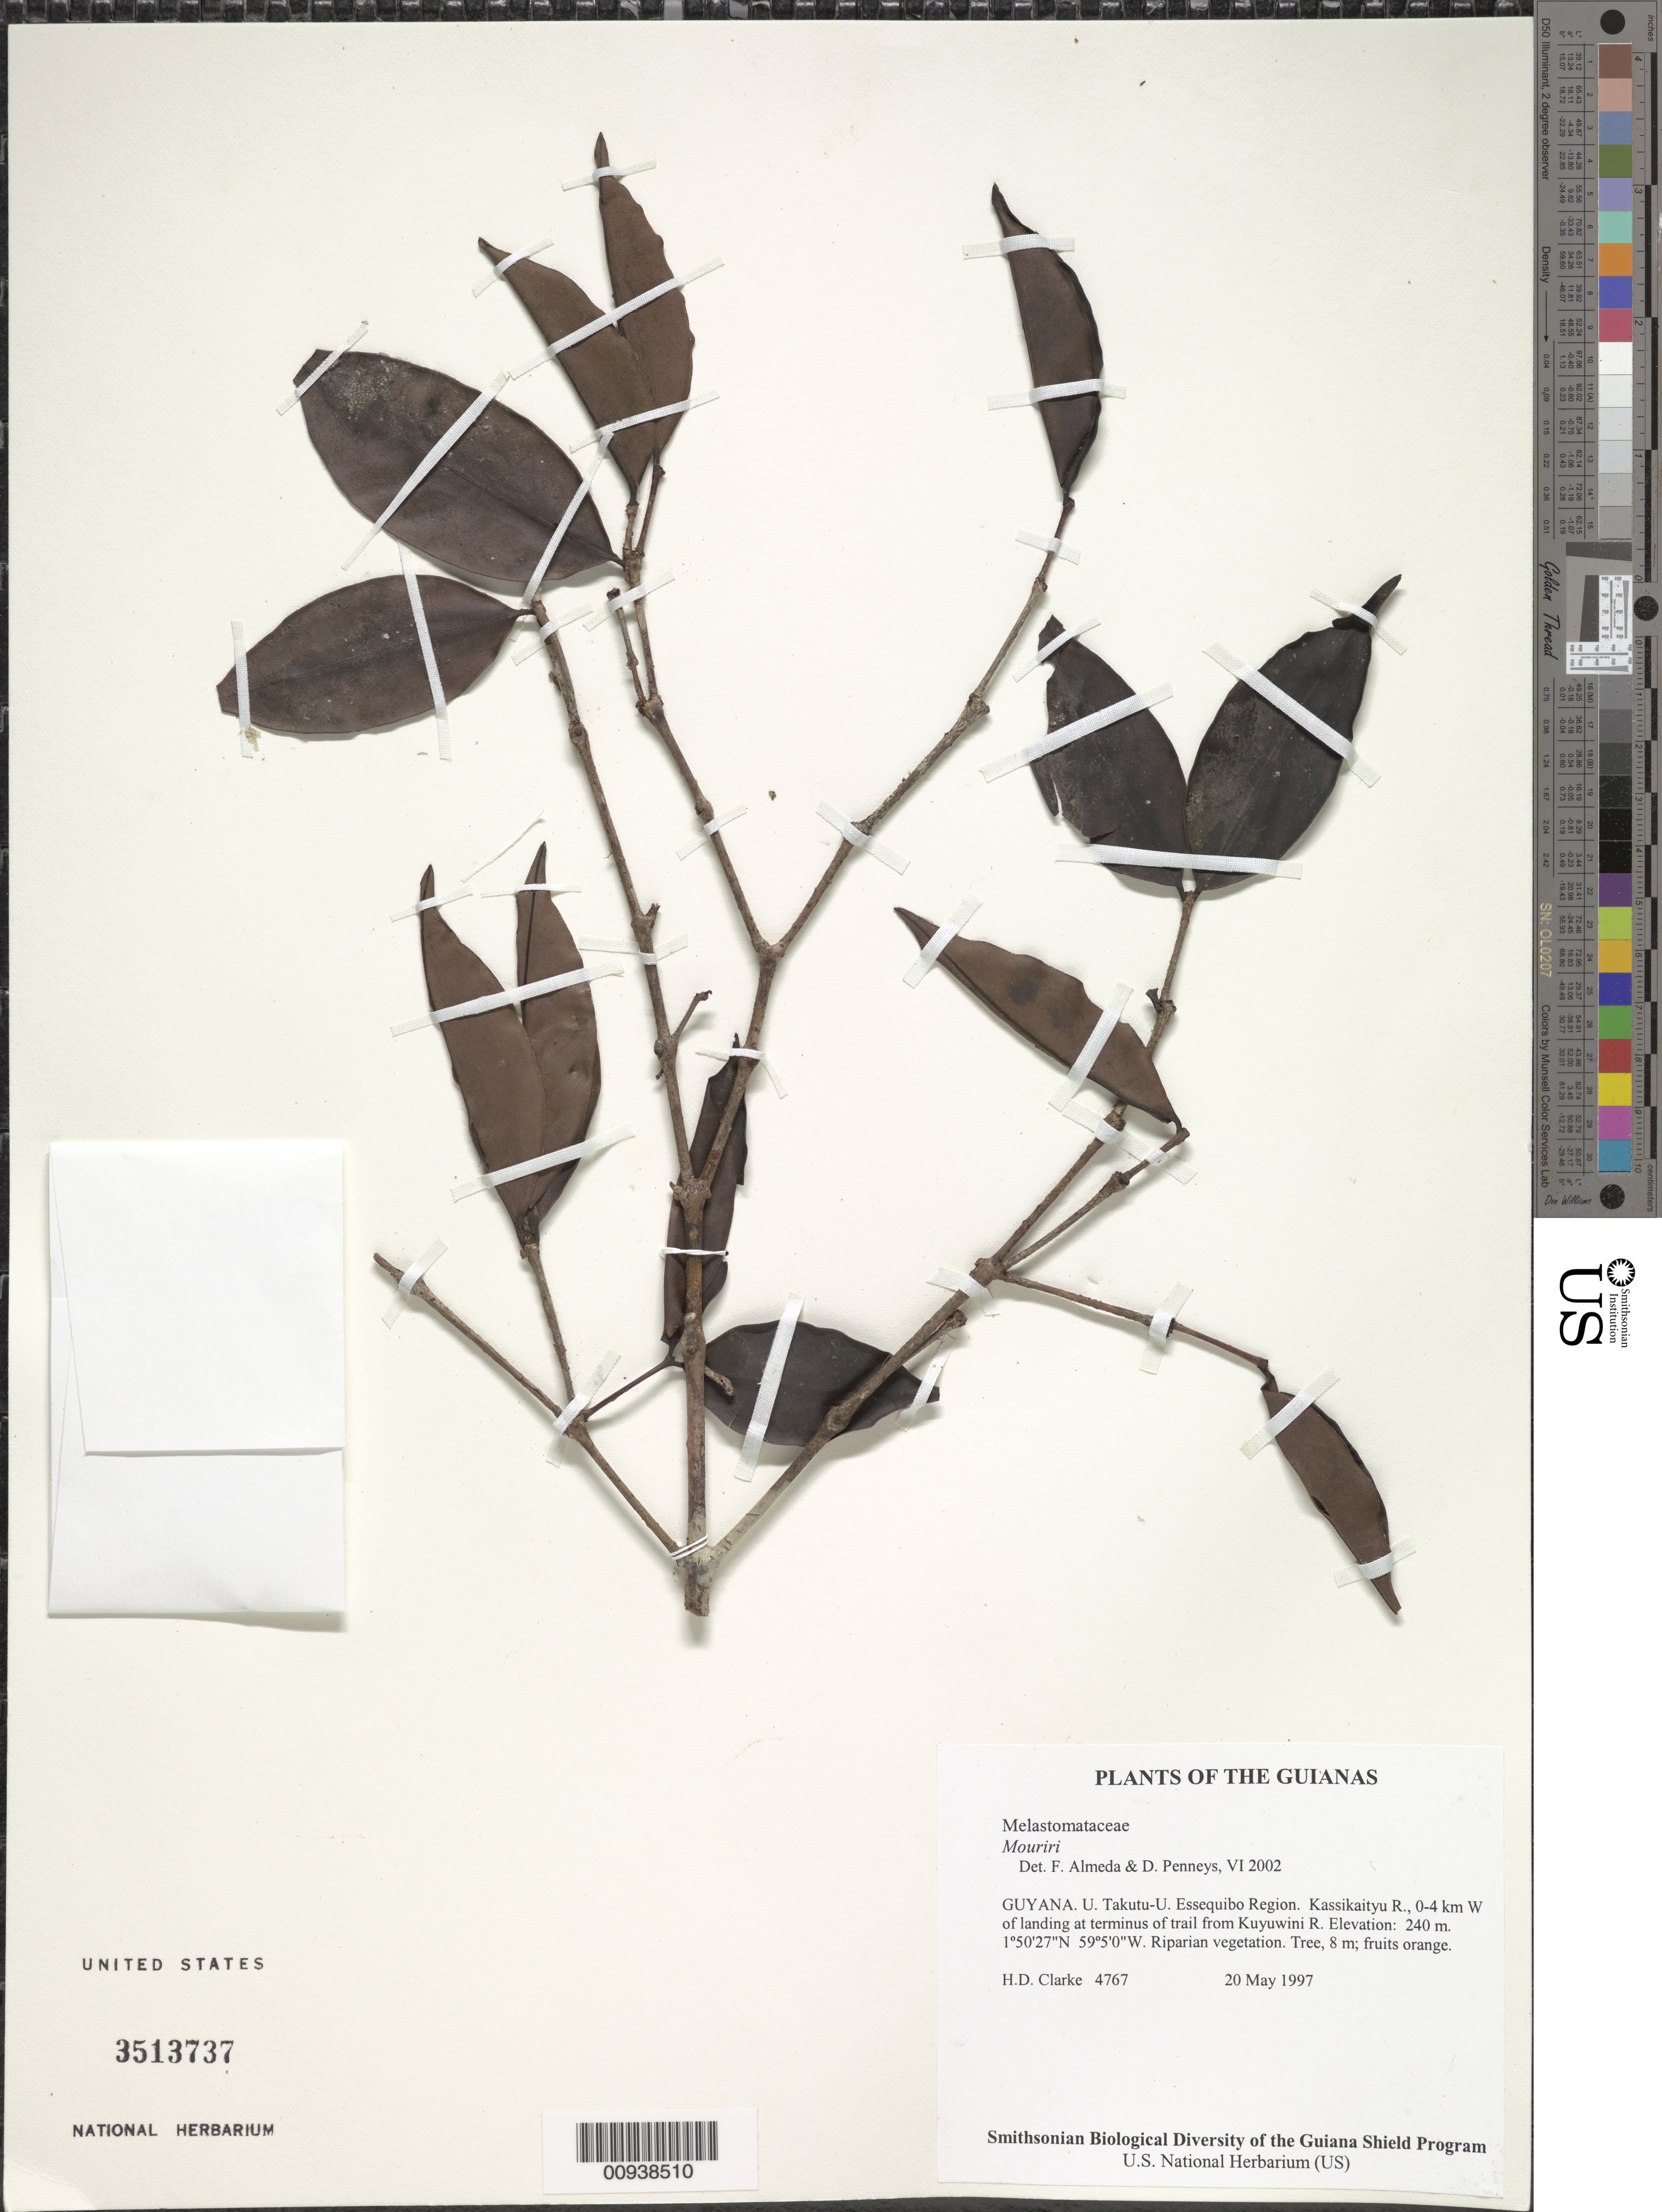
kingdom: Plantae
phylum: Tracheophyta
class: Magnoliopsida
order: Myrtales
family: Melastomataceae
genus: Mouriri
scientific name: Mouriri sp.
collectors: H. D. Clarke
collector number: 4767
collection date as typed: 20 May 1997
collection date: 1997-05-20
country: Guyana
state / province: U. Takutu-U. Essequibo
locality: Kassikaityu R., 0-4 km W of landing at terminus of trail from Kuyuwini R.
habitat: Riparian vegetation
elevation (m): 240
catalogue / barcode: US 3513737